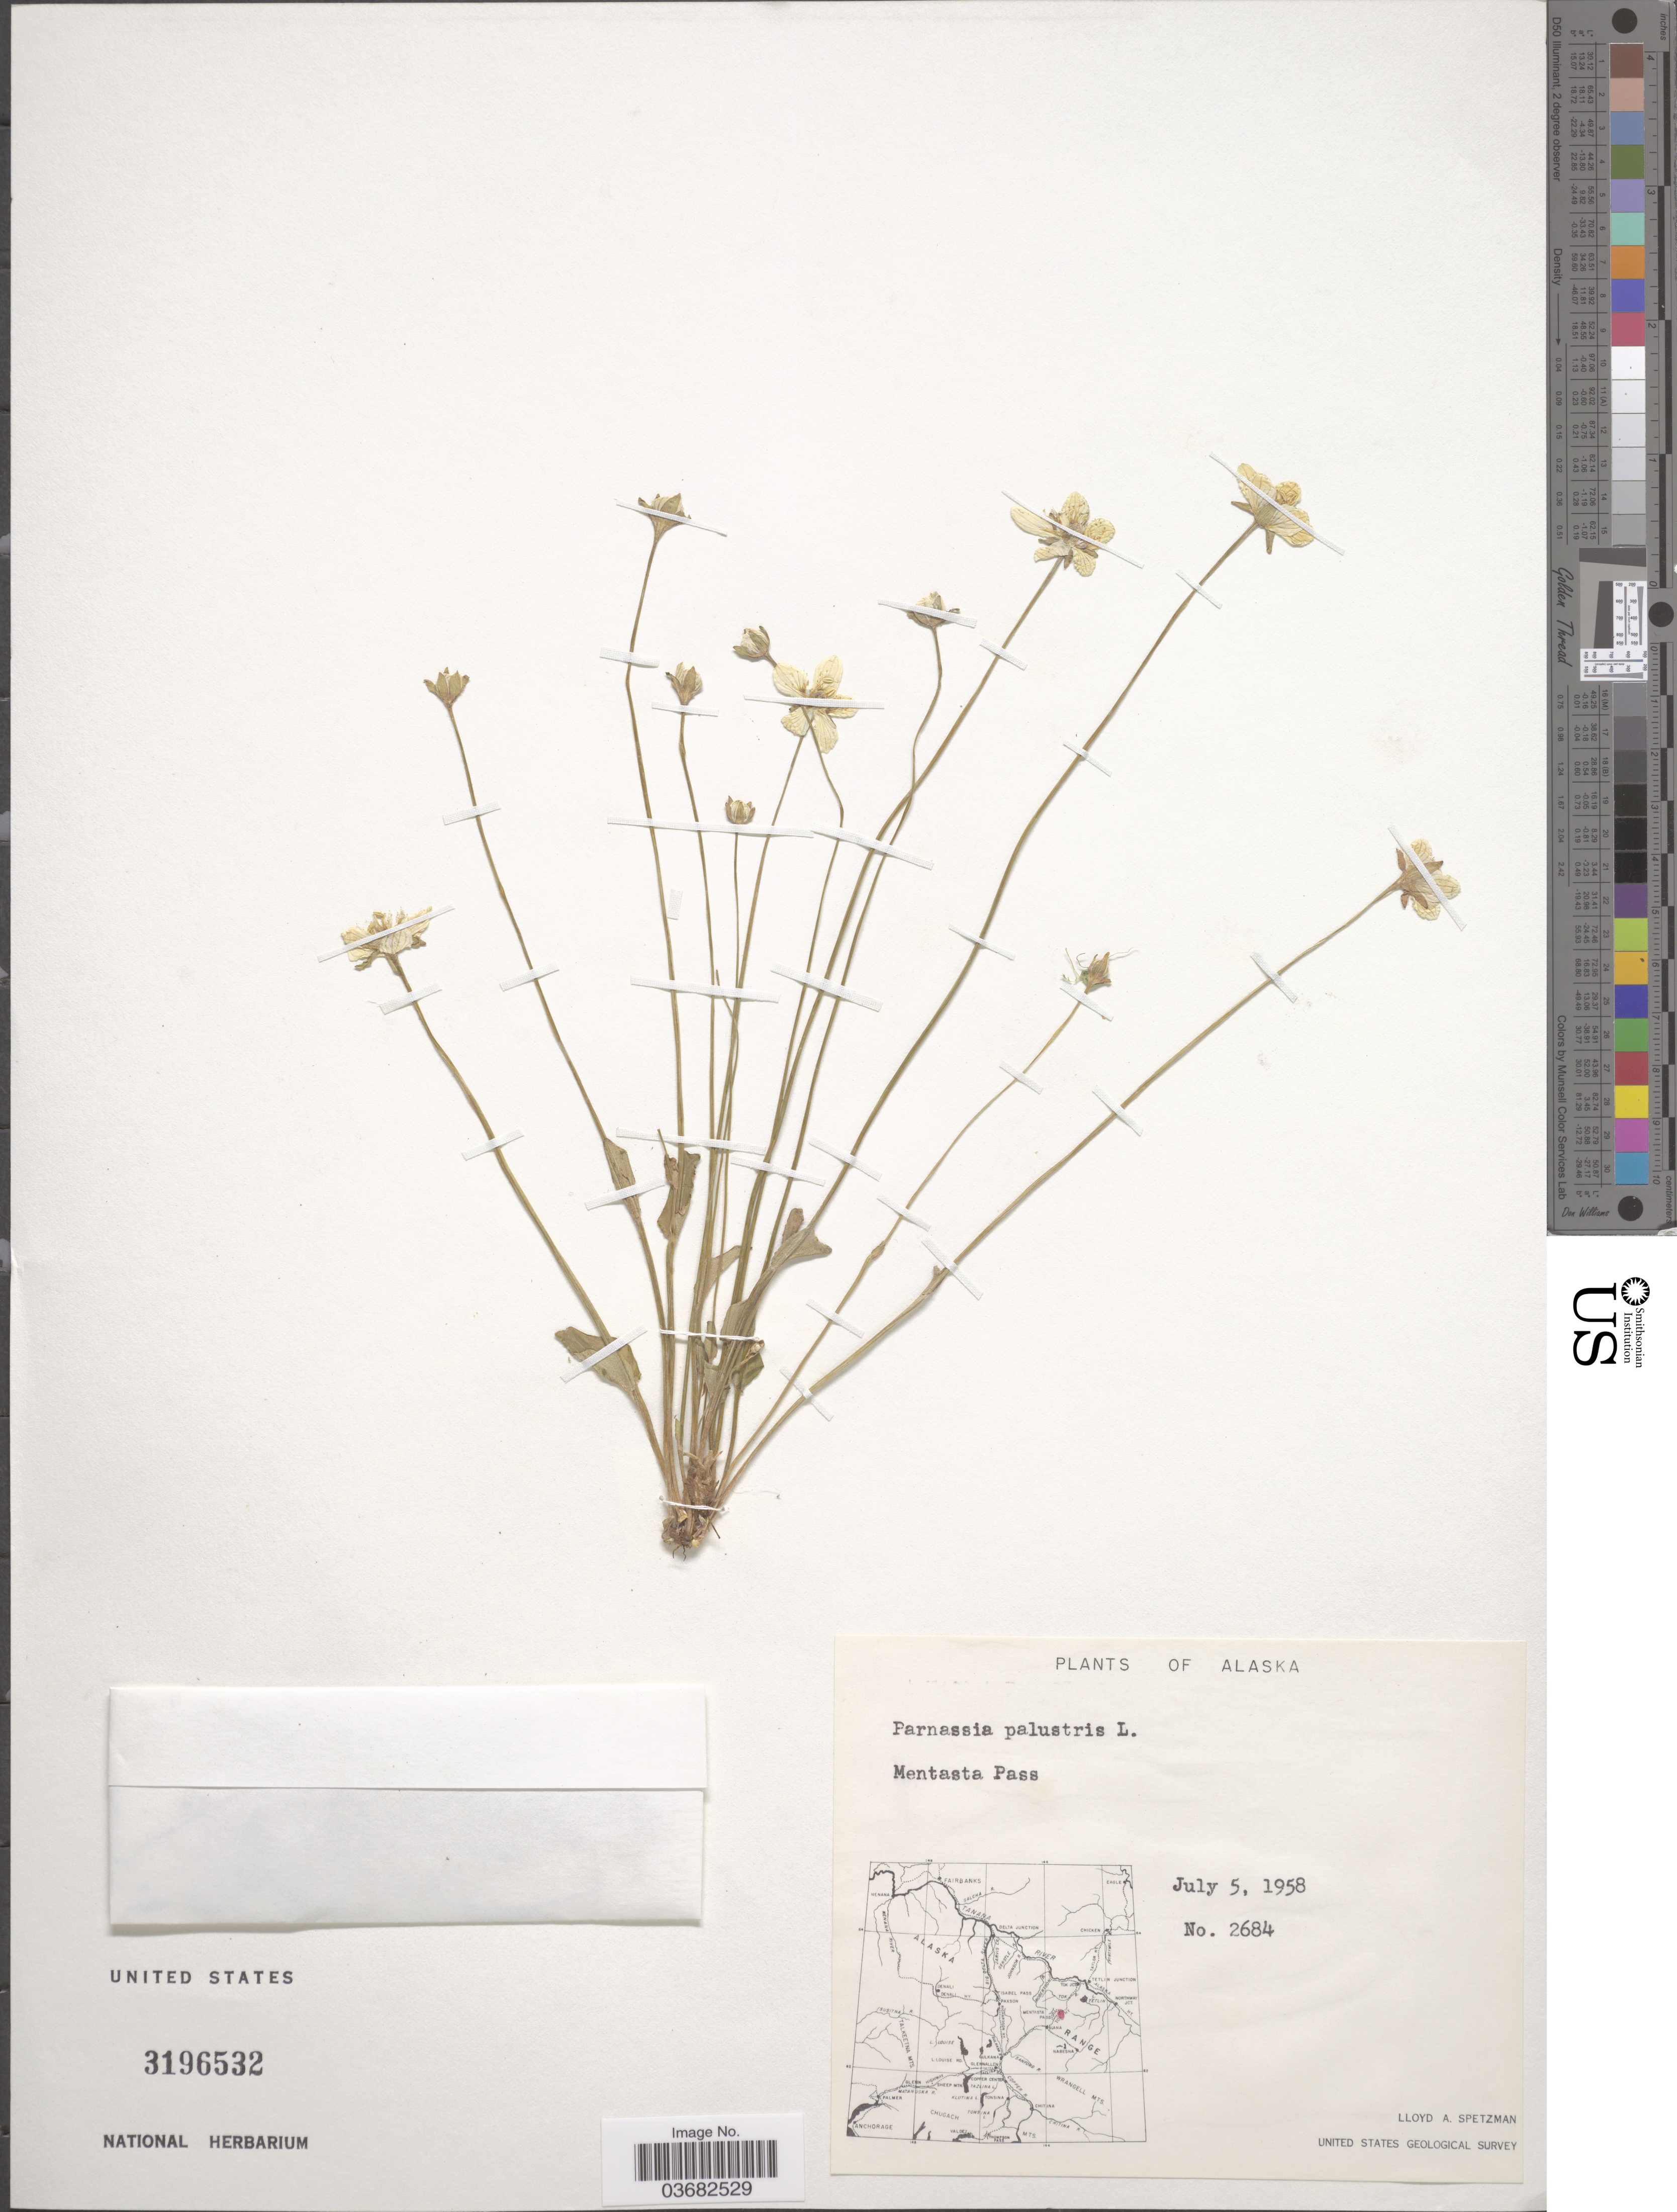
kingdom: Plantae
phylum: Tracheophyta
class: Magnoliopsida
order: Celastrales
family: Parnassiaceae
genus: Parnassia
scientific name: Parnassia palustris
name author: L.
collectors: L. Spetzman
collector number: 2684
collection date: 1958-07-05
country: United States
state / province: Alaska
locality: Mentasta Pass. United States Geological Survey.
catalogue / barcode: US 3196532